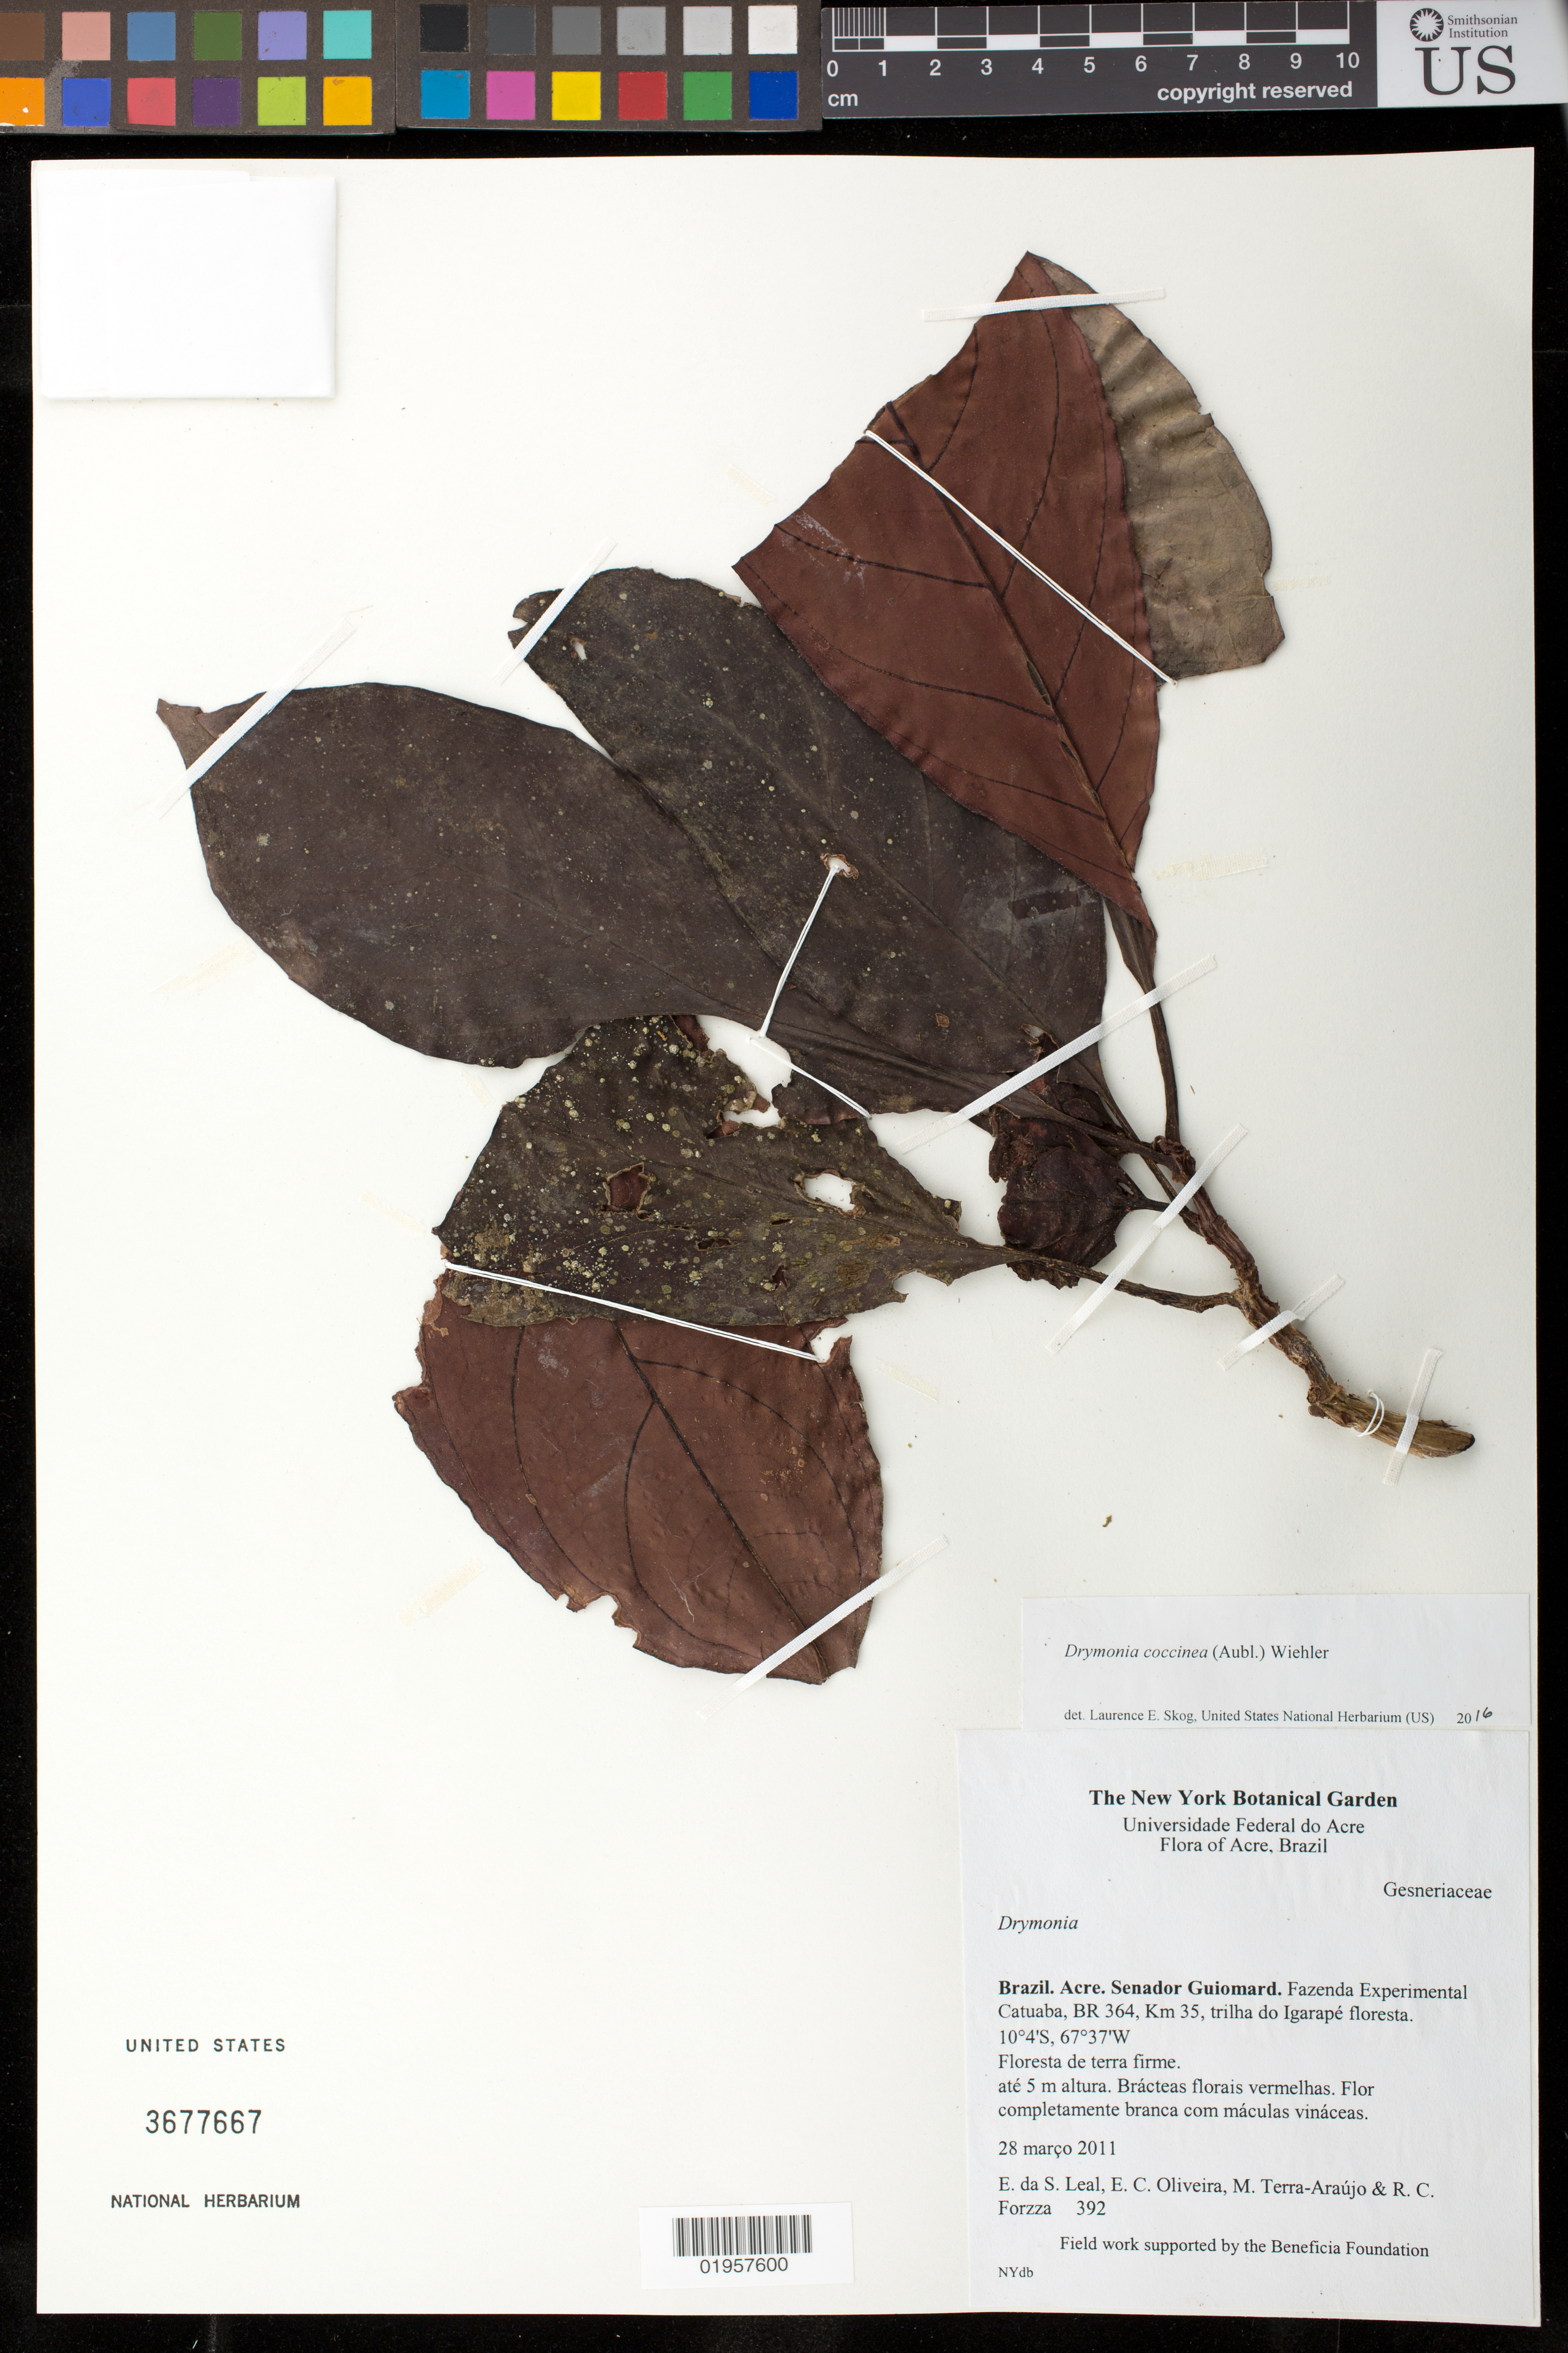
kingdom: Plantae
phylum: Tracheophyta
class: Magnoliopsida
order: Lamiales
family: Gesneriaceae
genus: Drymonia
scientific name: Drymonia coccinea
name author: (Aubl.) Wiehler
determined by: Skog, Laurence E.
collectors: E.S. Leal, E. C. Oliveira, M. Terra-Araujo & R. C. Forzza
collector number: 392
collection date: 2011-03-28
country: Brazil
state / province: Acre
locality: Senador Guiomard. Fazenda Experimental Catuaba, BR 364, km 35, trilha do Igarapé floresta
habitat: Floresta de terre firme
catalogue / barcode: US 3677667